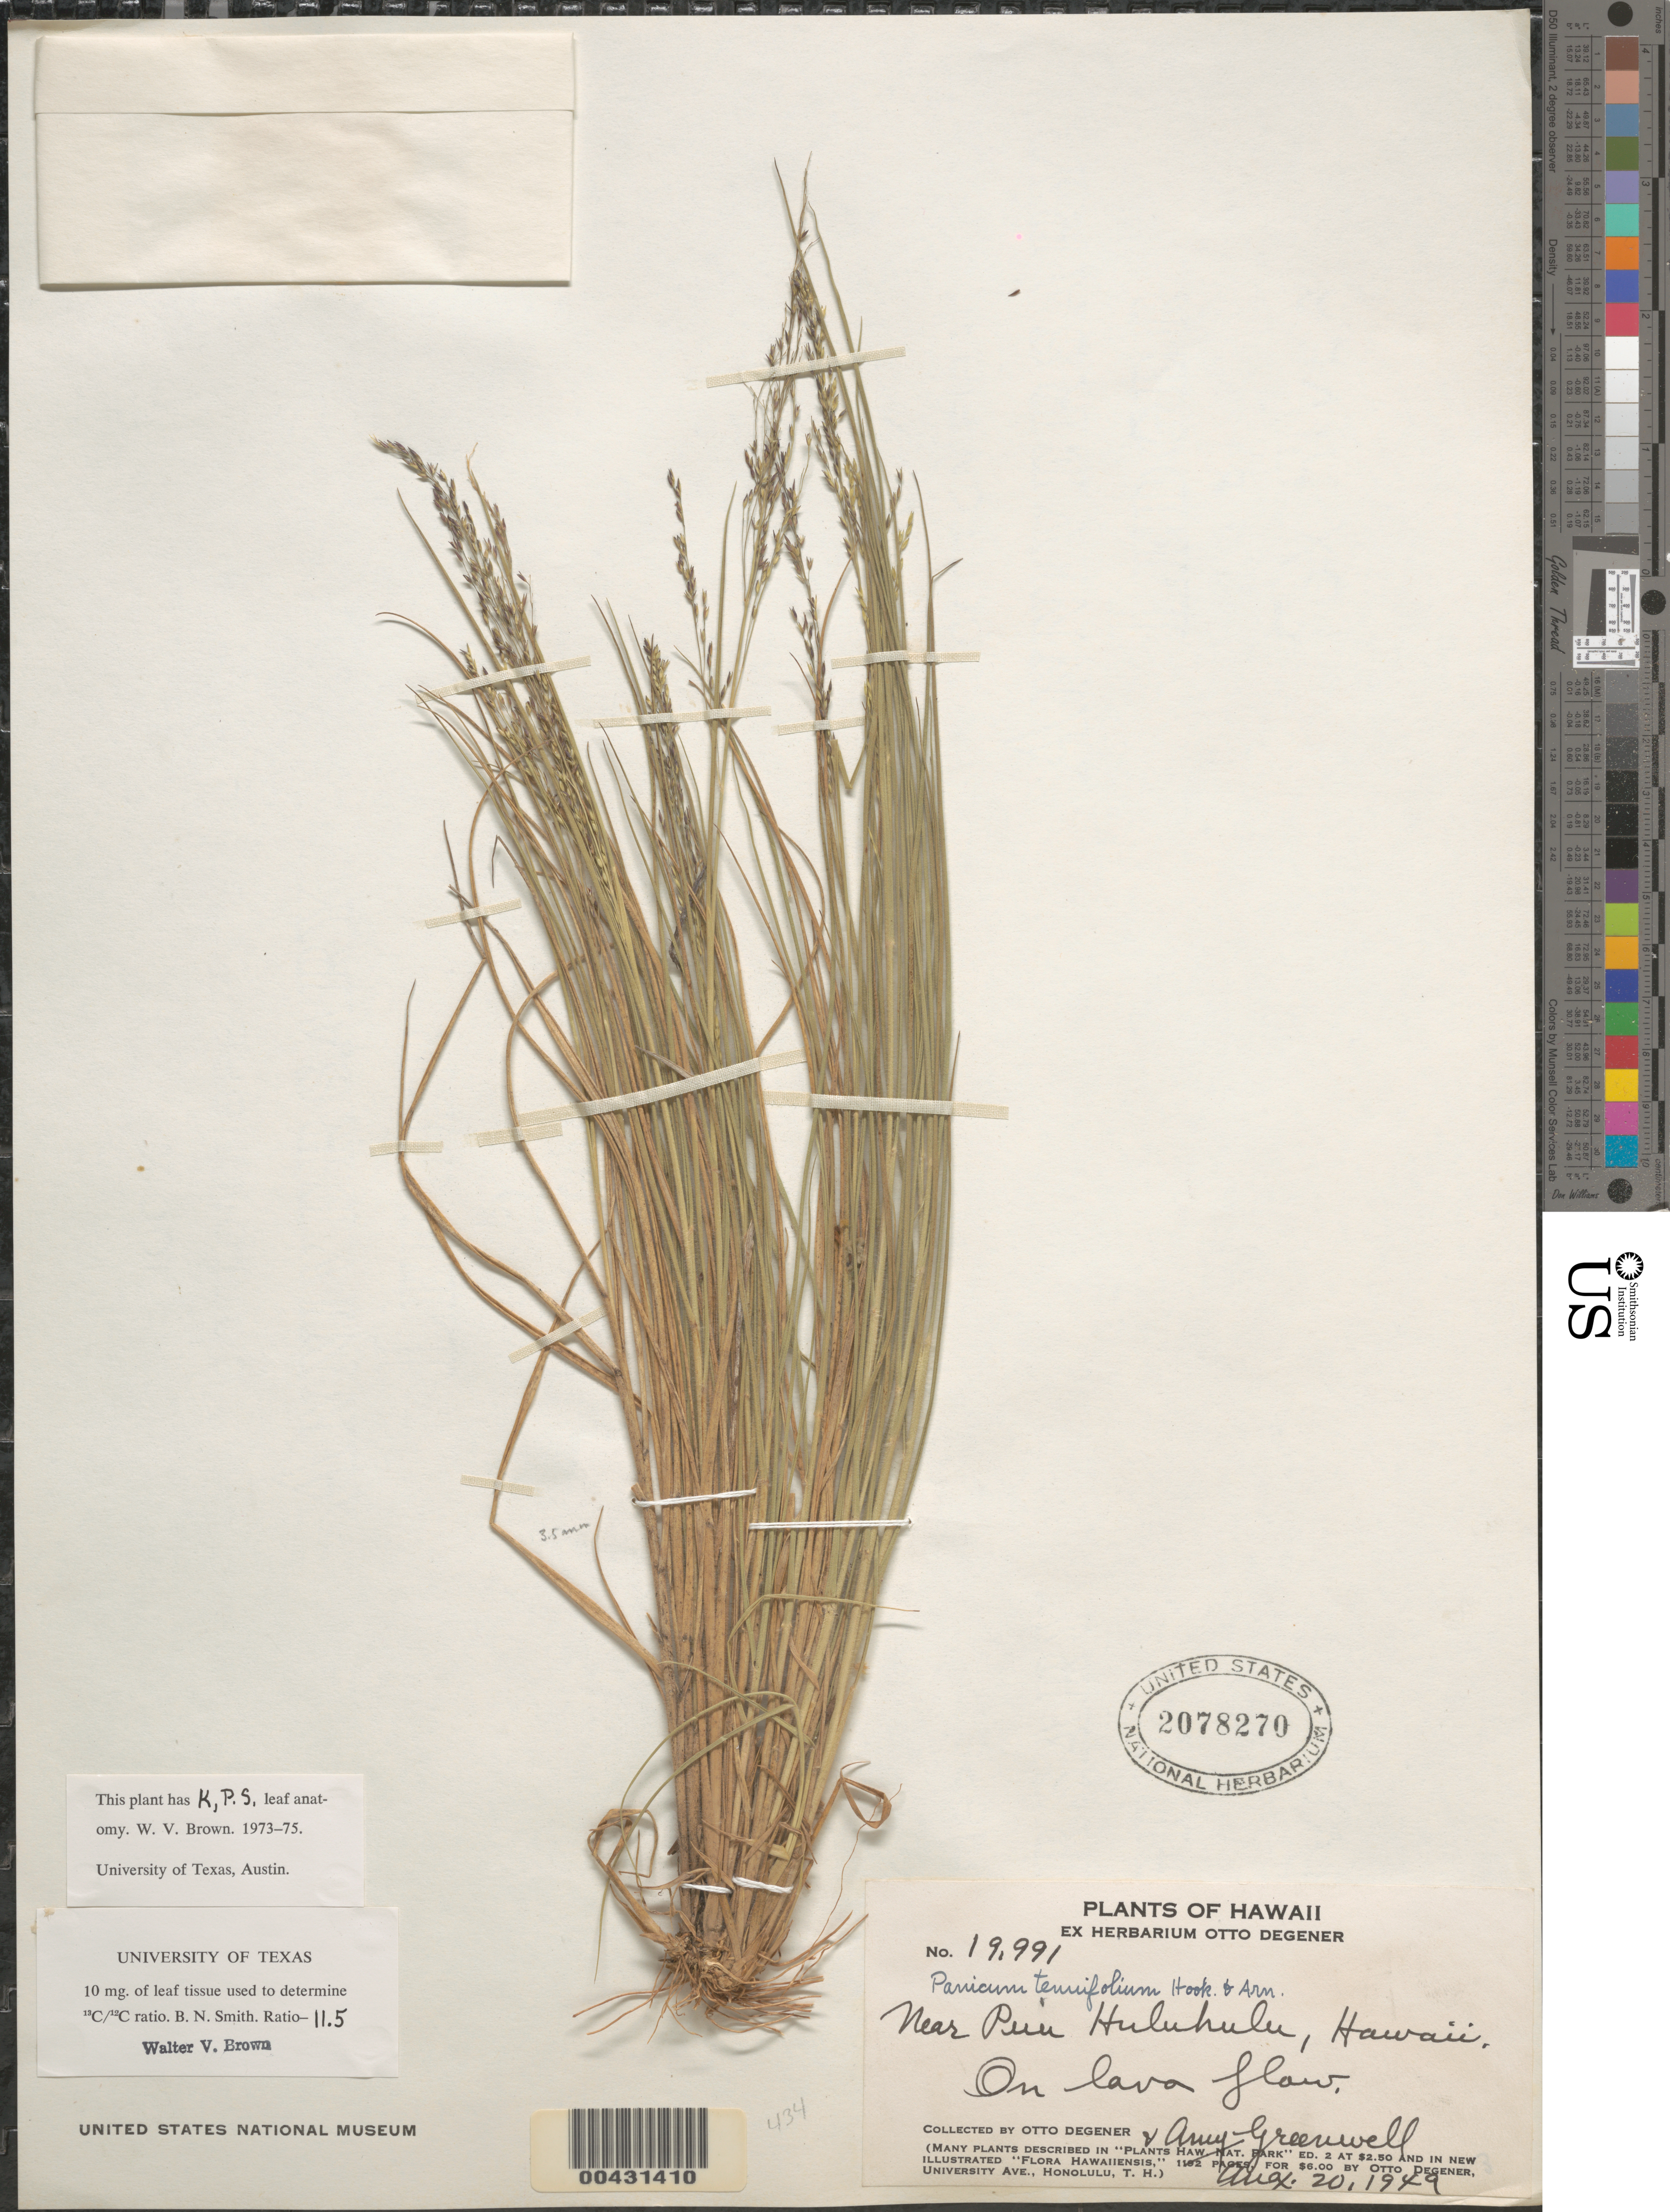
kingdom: Plantae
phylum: Tracheophyta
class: Liliopsida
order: Poales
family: Poaceae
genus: Panicum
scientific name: Panicum tenuifolium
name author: Hook. & Arn.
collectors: O. Degener & A. B. Greenwell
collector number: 19991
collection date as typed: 20 Aug 1949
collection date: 1949-08-20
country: United States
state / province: Hawaii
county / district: Hawaii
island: Hawaii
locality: near Puu Huluhulu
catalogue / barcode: US 2078270